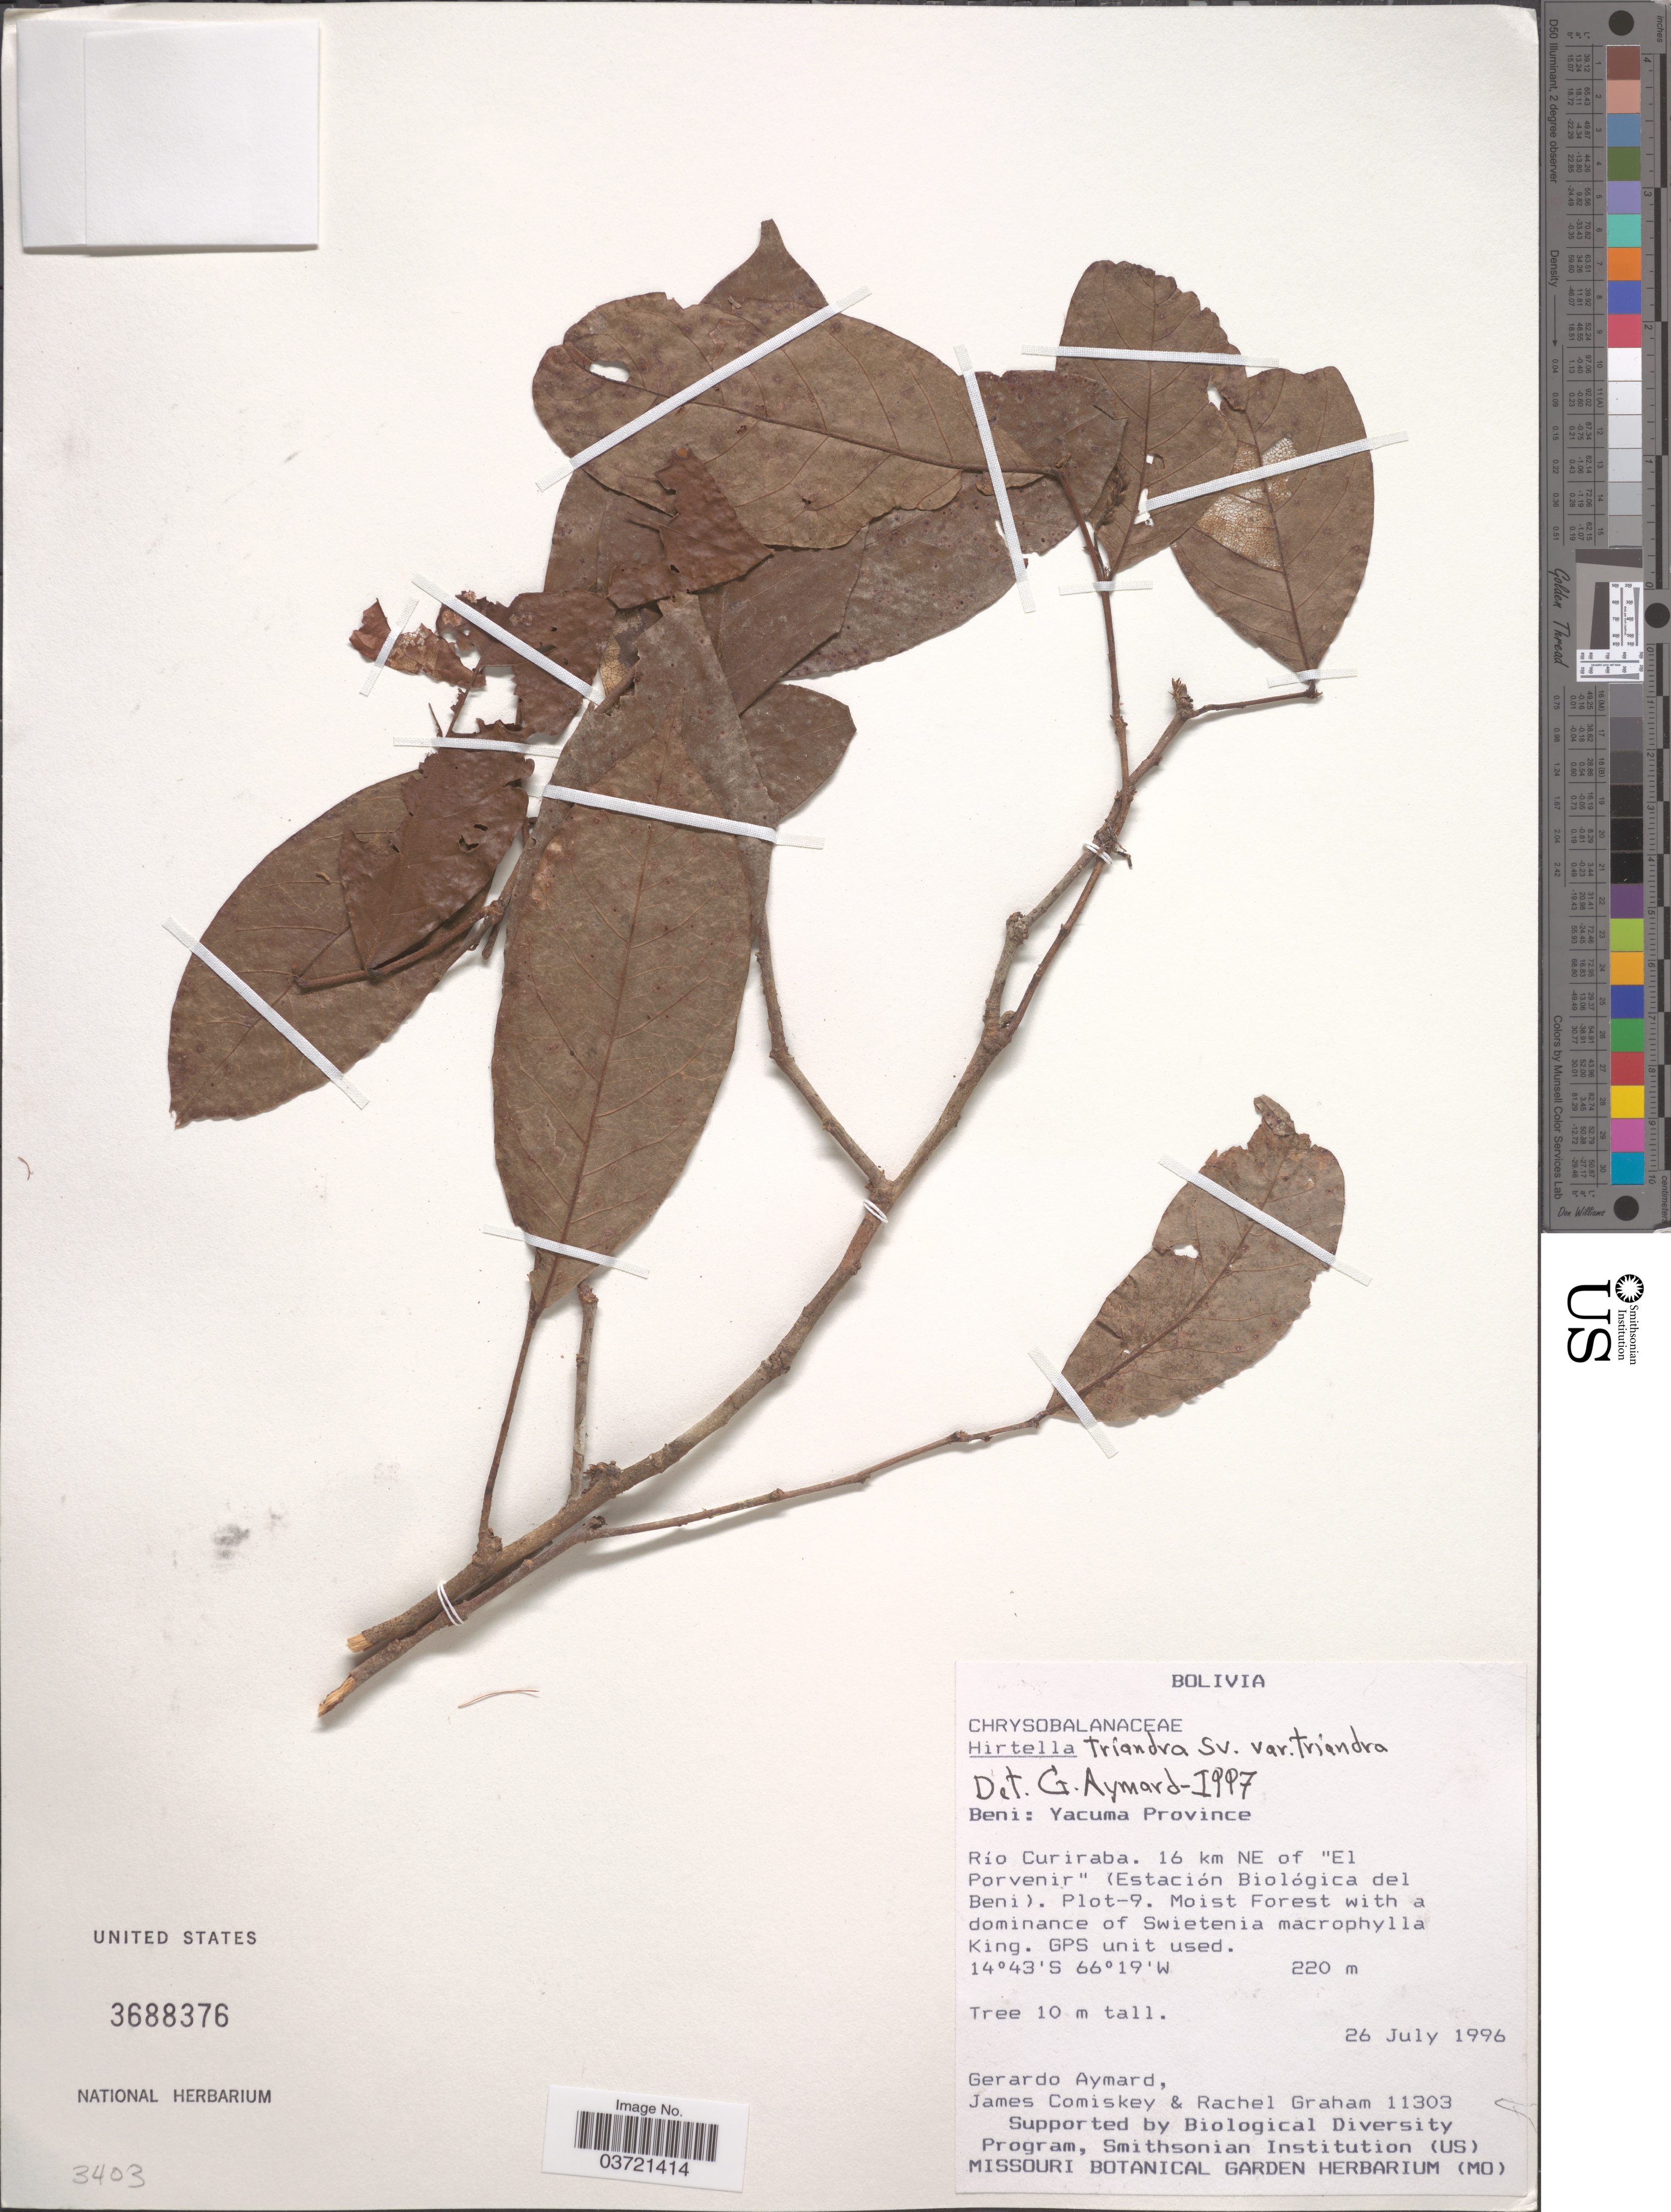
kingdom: Plantae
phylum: Tracheophyta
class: Magnoliopsida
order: Malpighiales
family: Chrysobalanaceae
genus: Hirtella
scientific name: Hirtella triandra subsp. triandra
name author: Sw.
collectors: G. A. Aymard, J. A. Comiskey & R. Graham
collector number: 11303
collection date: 1996-07-26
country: Bolivia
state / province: Beni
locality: Yacuma Province. Río Curiraba. 16 km NE of "El Porvenir" (Estación Biológica del Beni). Plot-9.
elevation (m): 220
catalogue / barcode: US 3688376